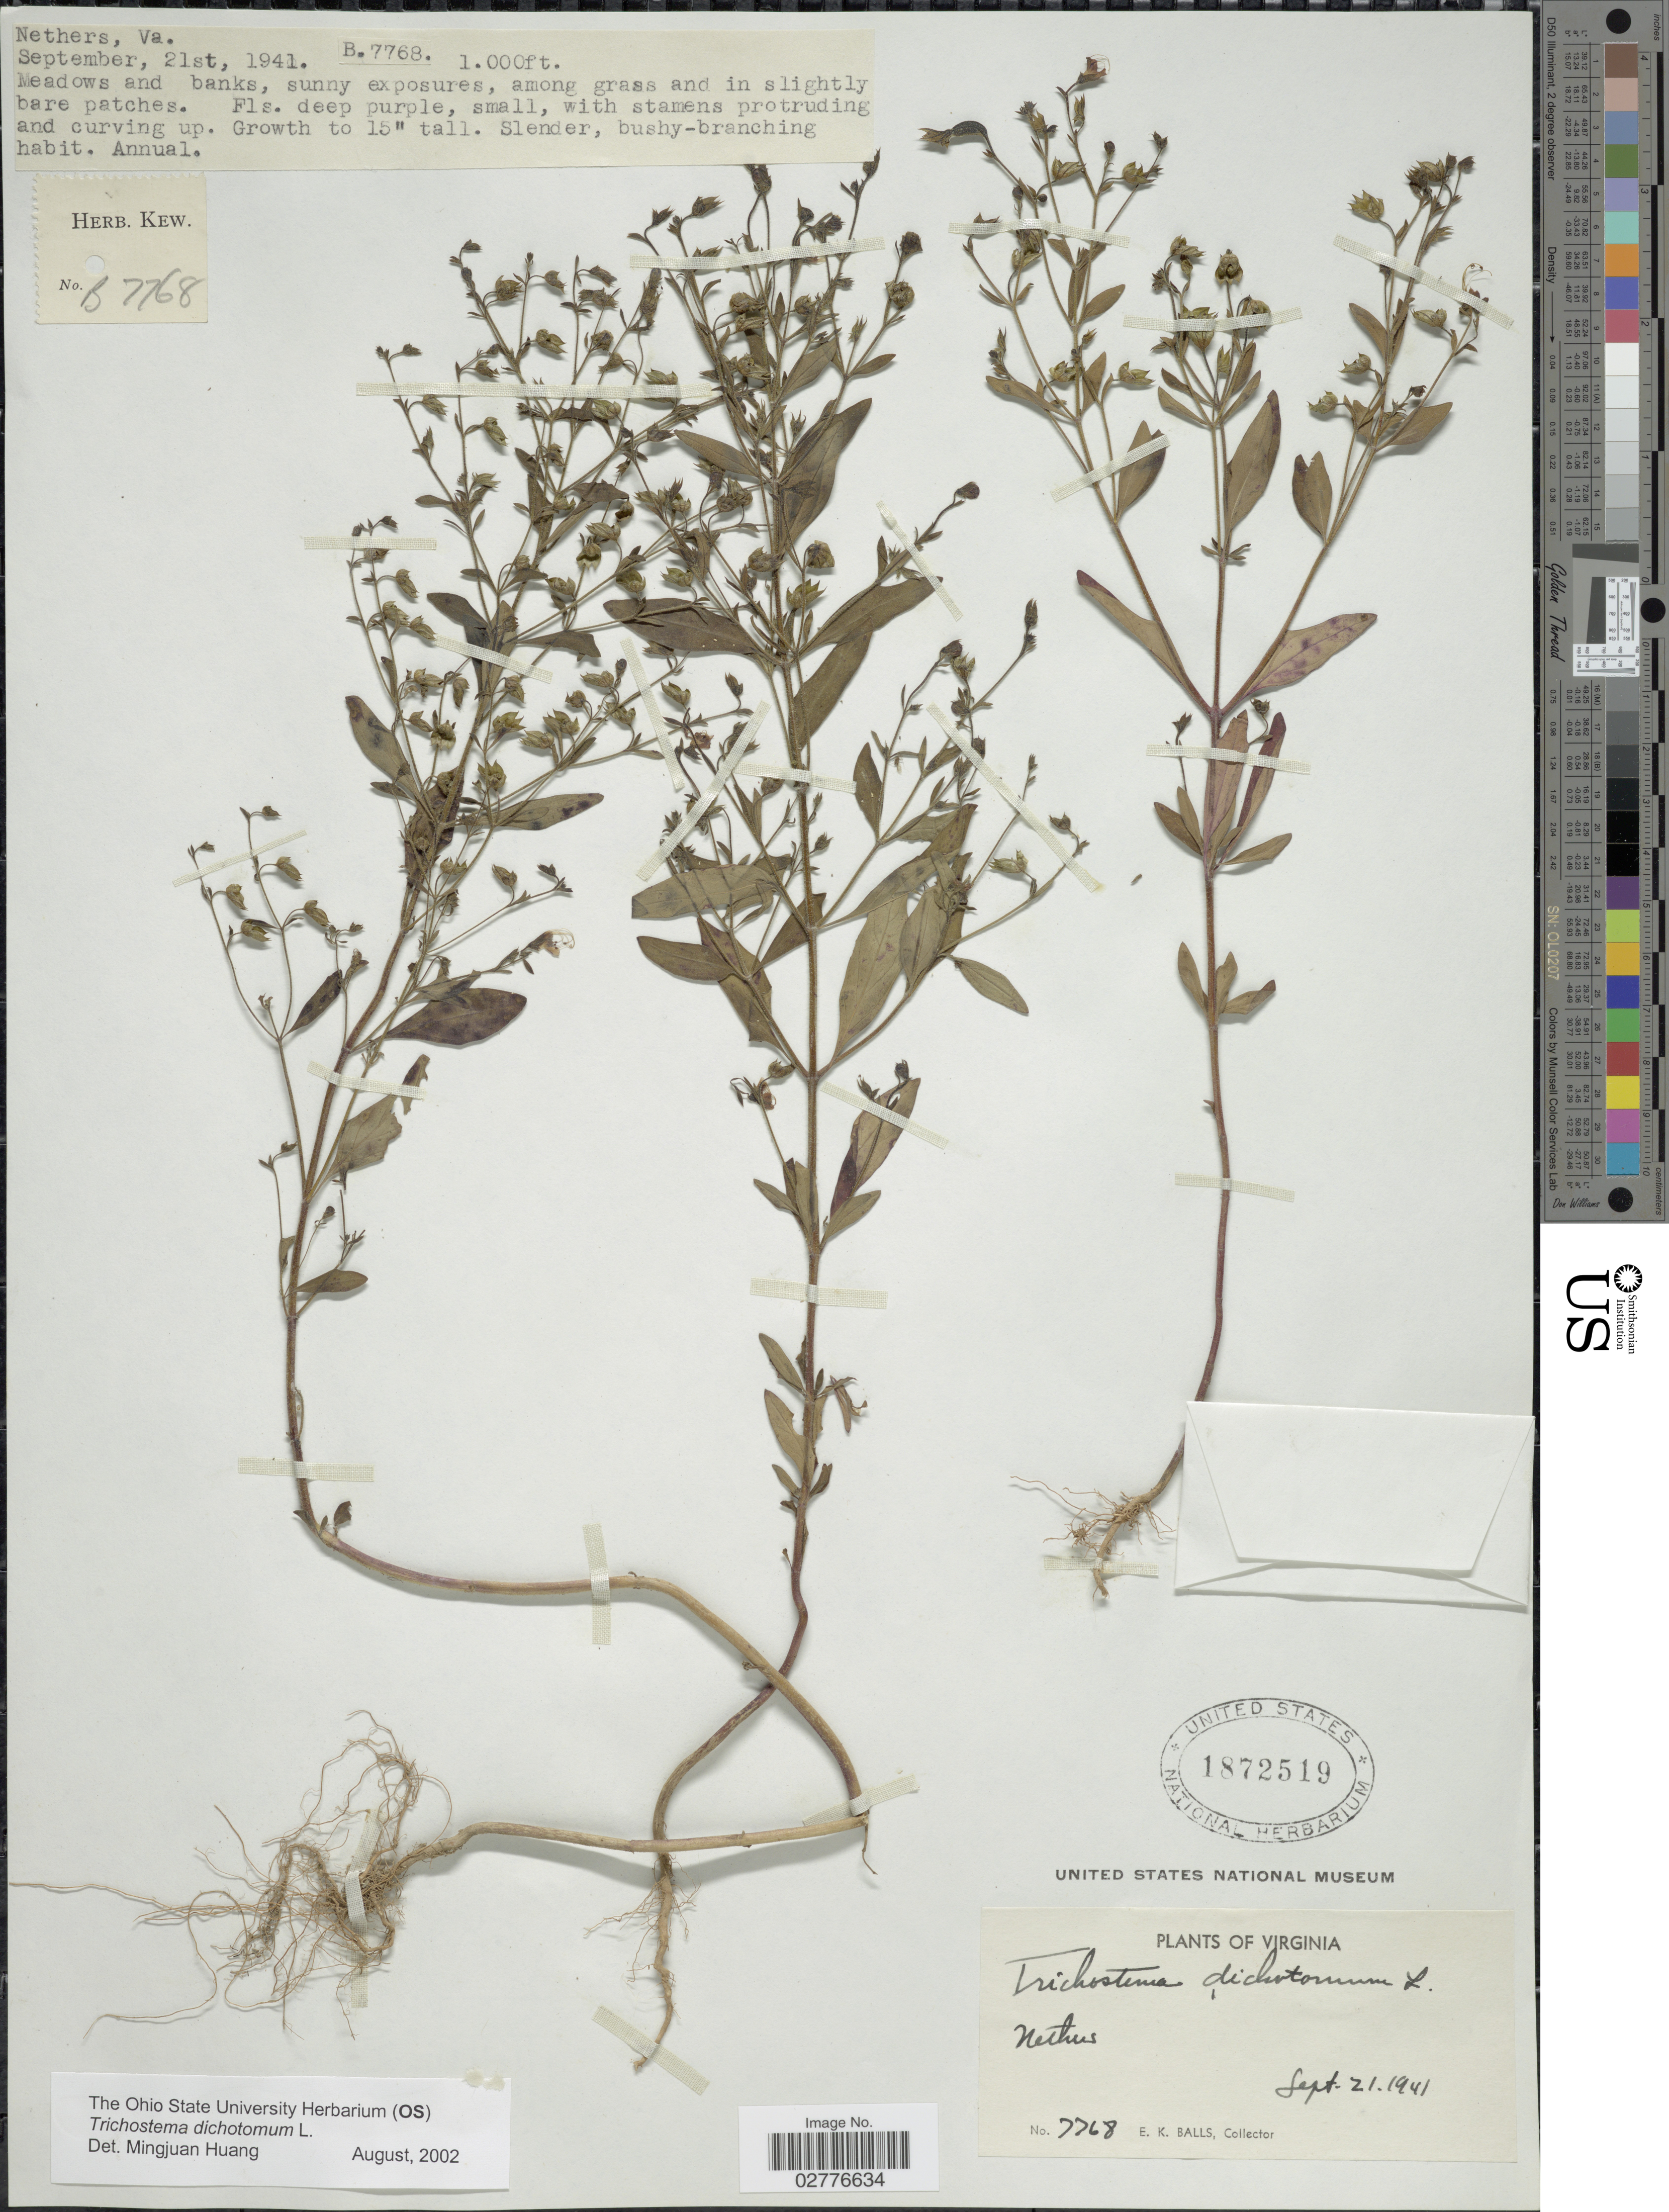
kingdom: Plantae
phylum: Tracheophyta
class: Magnoliopsida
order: Lamiales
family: Lamiaceae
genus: Trichostema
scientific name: Trichostema dichotomum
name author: L.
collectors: E. K. Balls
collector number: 7768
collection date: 1941-09-21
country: United States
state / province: Virginia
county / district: Madison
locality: Nethers.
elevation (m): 305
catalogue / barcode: US 1872519